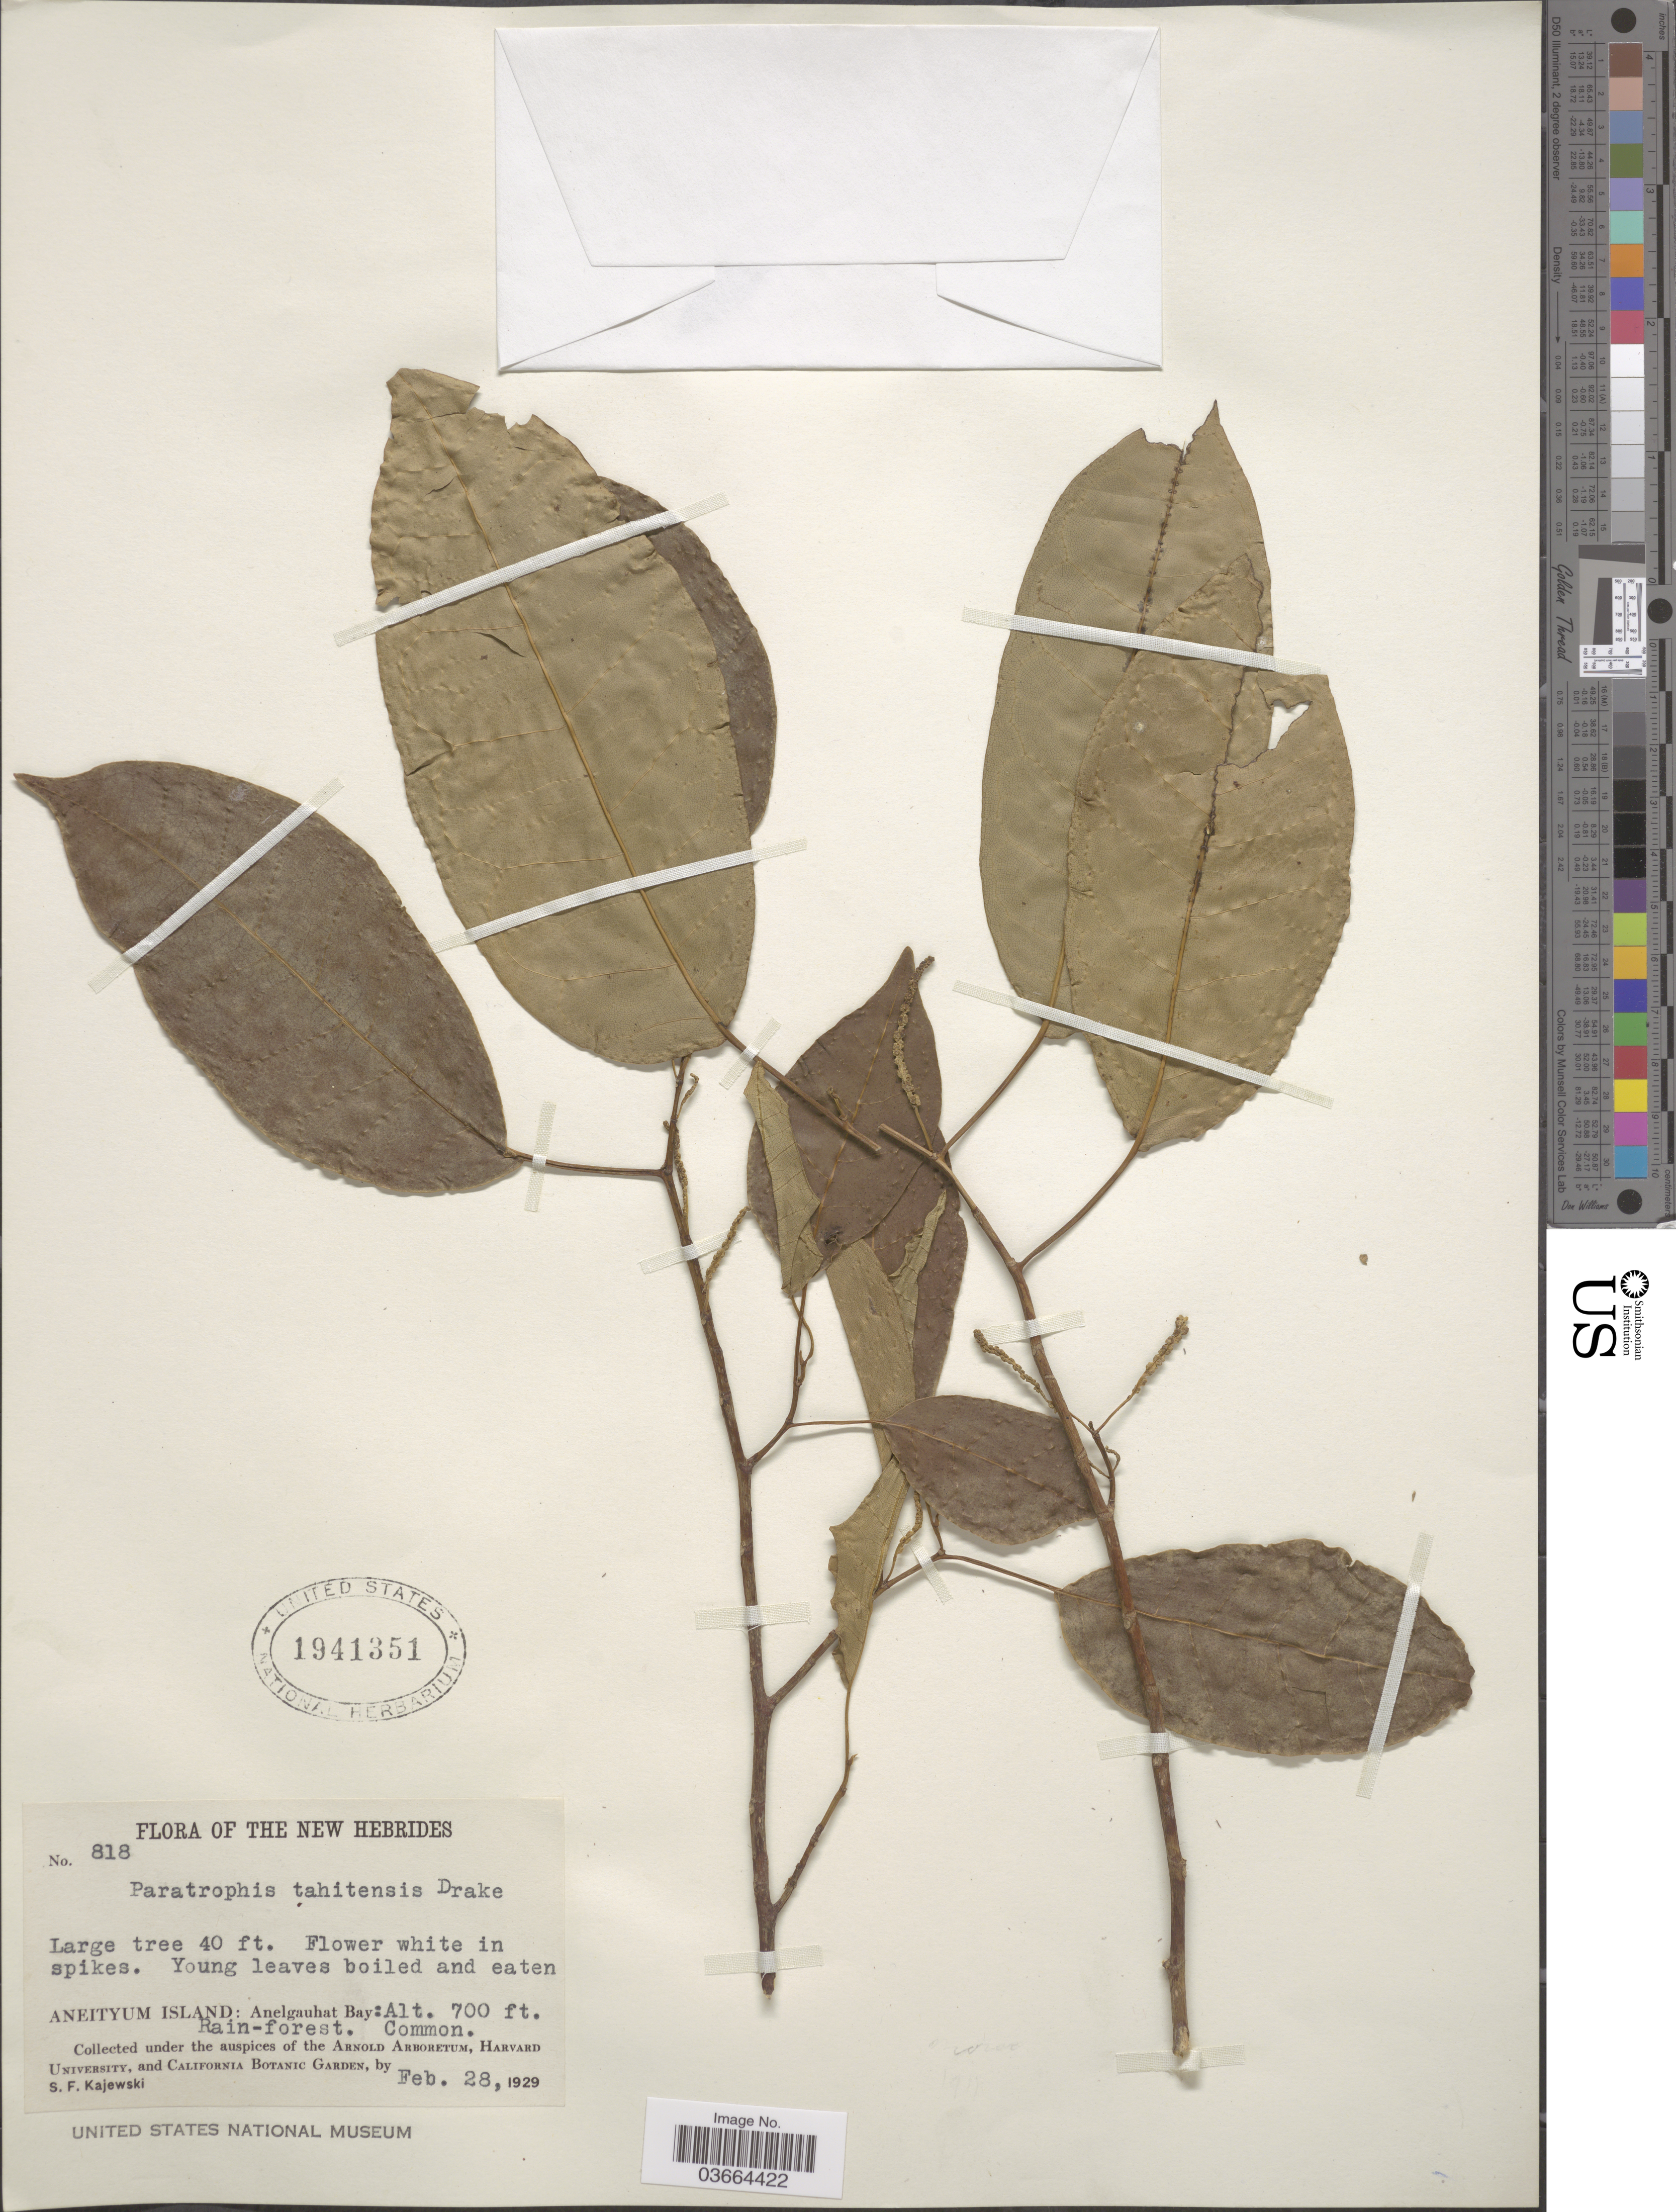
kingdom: Plantae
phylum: Tracheophyta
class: Magnoliopsida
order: Rosales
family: Moraceae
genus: Paratrophis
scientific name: Paratrophis anthropophagorum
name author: (Seem.) Benth. & Hook. f. ex Drake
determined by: Wagner, W. L., (BOT), Smithsonian Institution - National Museum of Natural History (UNITED STATES)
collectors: S. Kajewski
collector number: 818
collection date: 1929-02-28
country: Vanuatu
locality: The New Hebrides. Aneityum Island: Anelgauhat Bay.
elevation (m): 213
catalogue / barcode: US 1941351